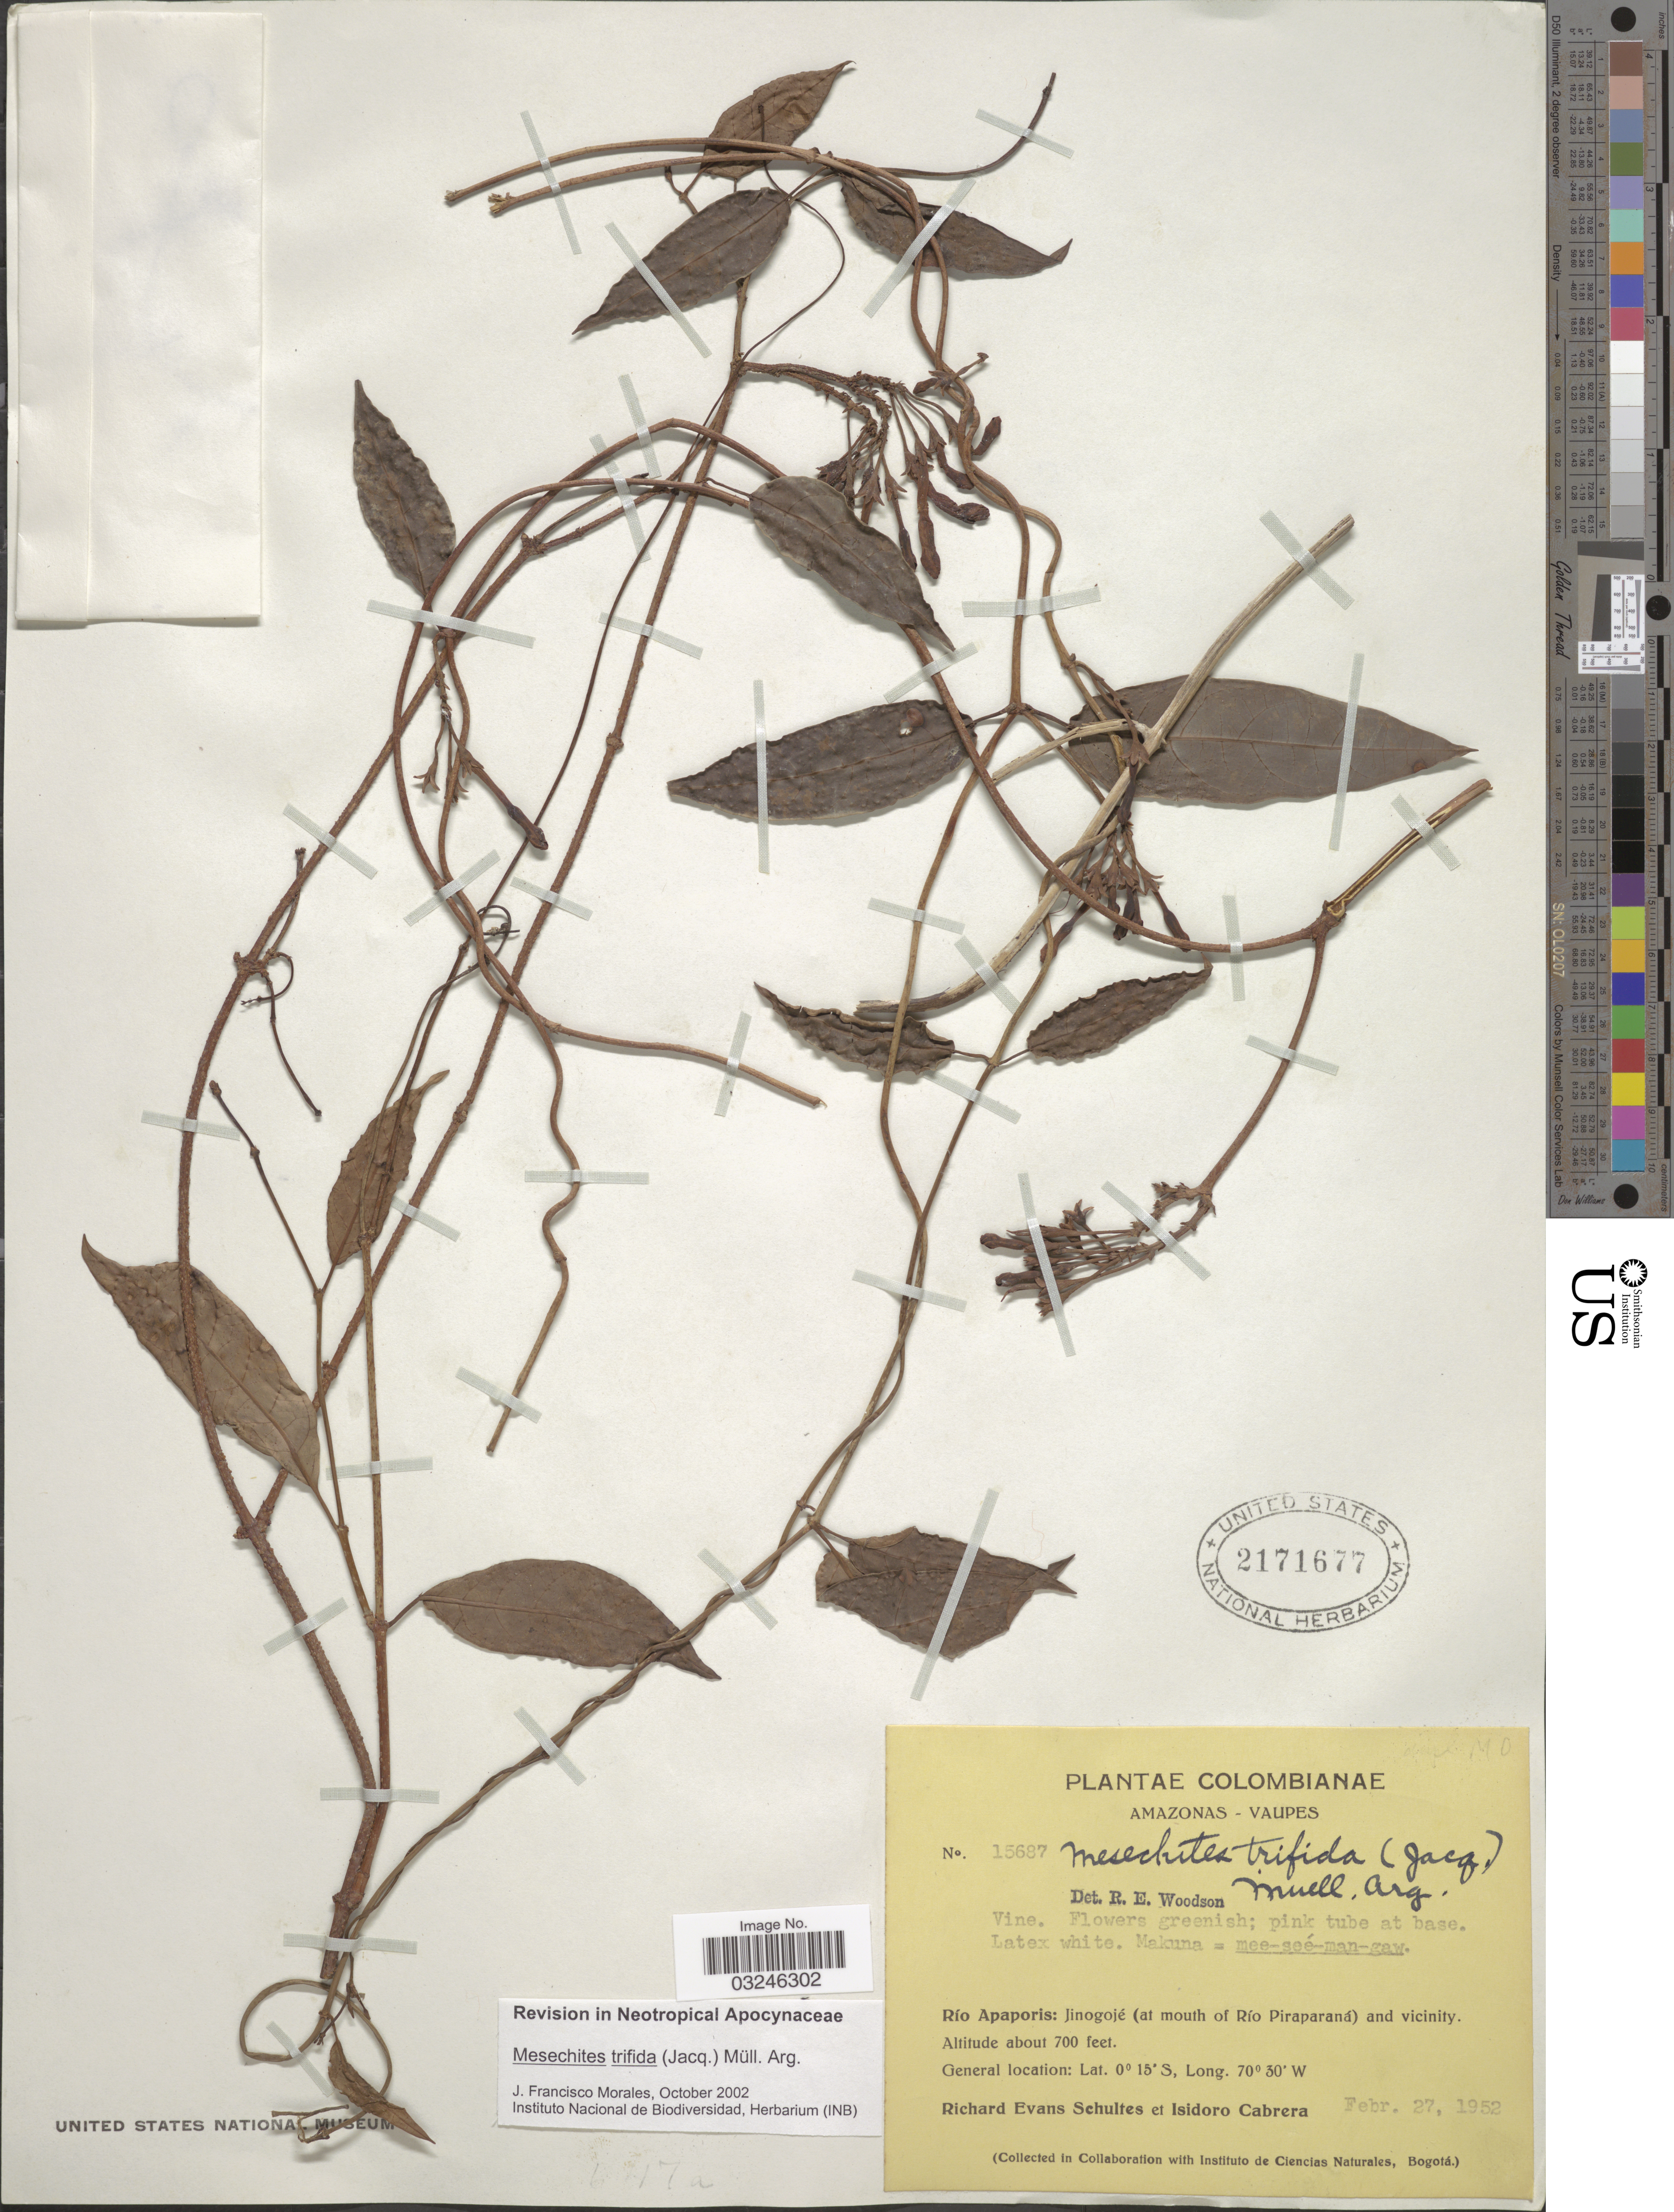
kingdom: Plantae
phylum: Tracheophyta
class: Magnoliopsida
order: Gentianales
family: Apocynaceae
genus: Mesechites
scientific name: Mesechites trifidus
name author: (Jacq.) Müll. Arg.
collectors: R. E. Schultes & I. Cabrera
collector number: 15687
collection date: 1952-02-27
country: Colombia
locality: Amazonas - Vaupes. Río Apaporis: Jinogojé (at mouth of Río Piraparaná) and vicinity.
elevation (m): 213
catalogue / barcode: US 2171677